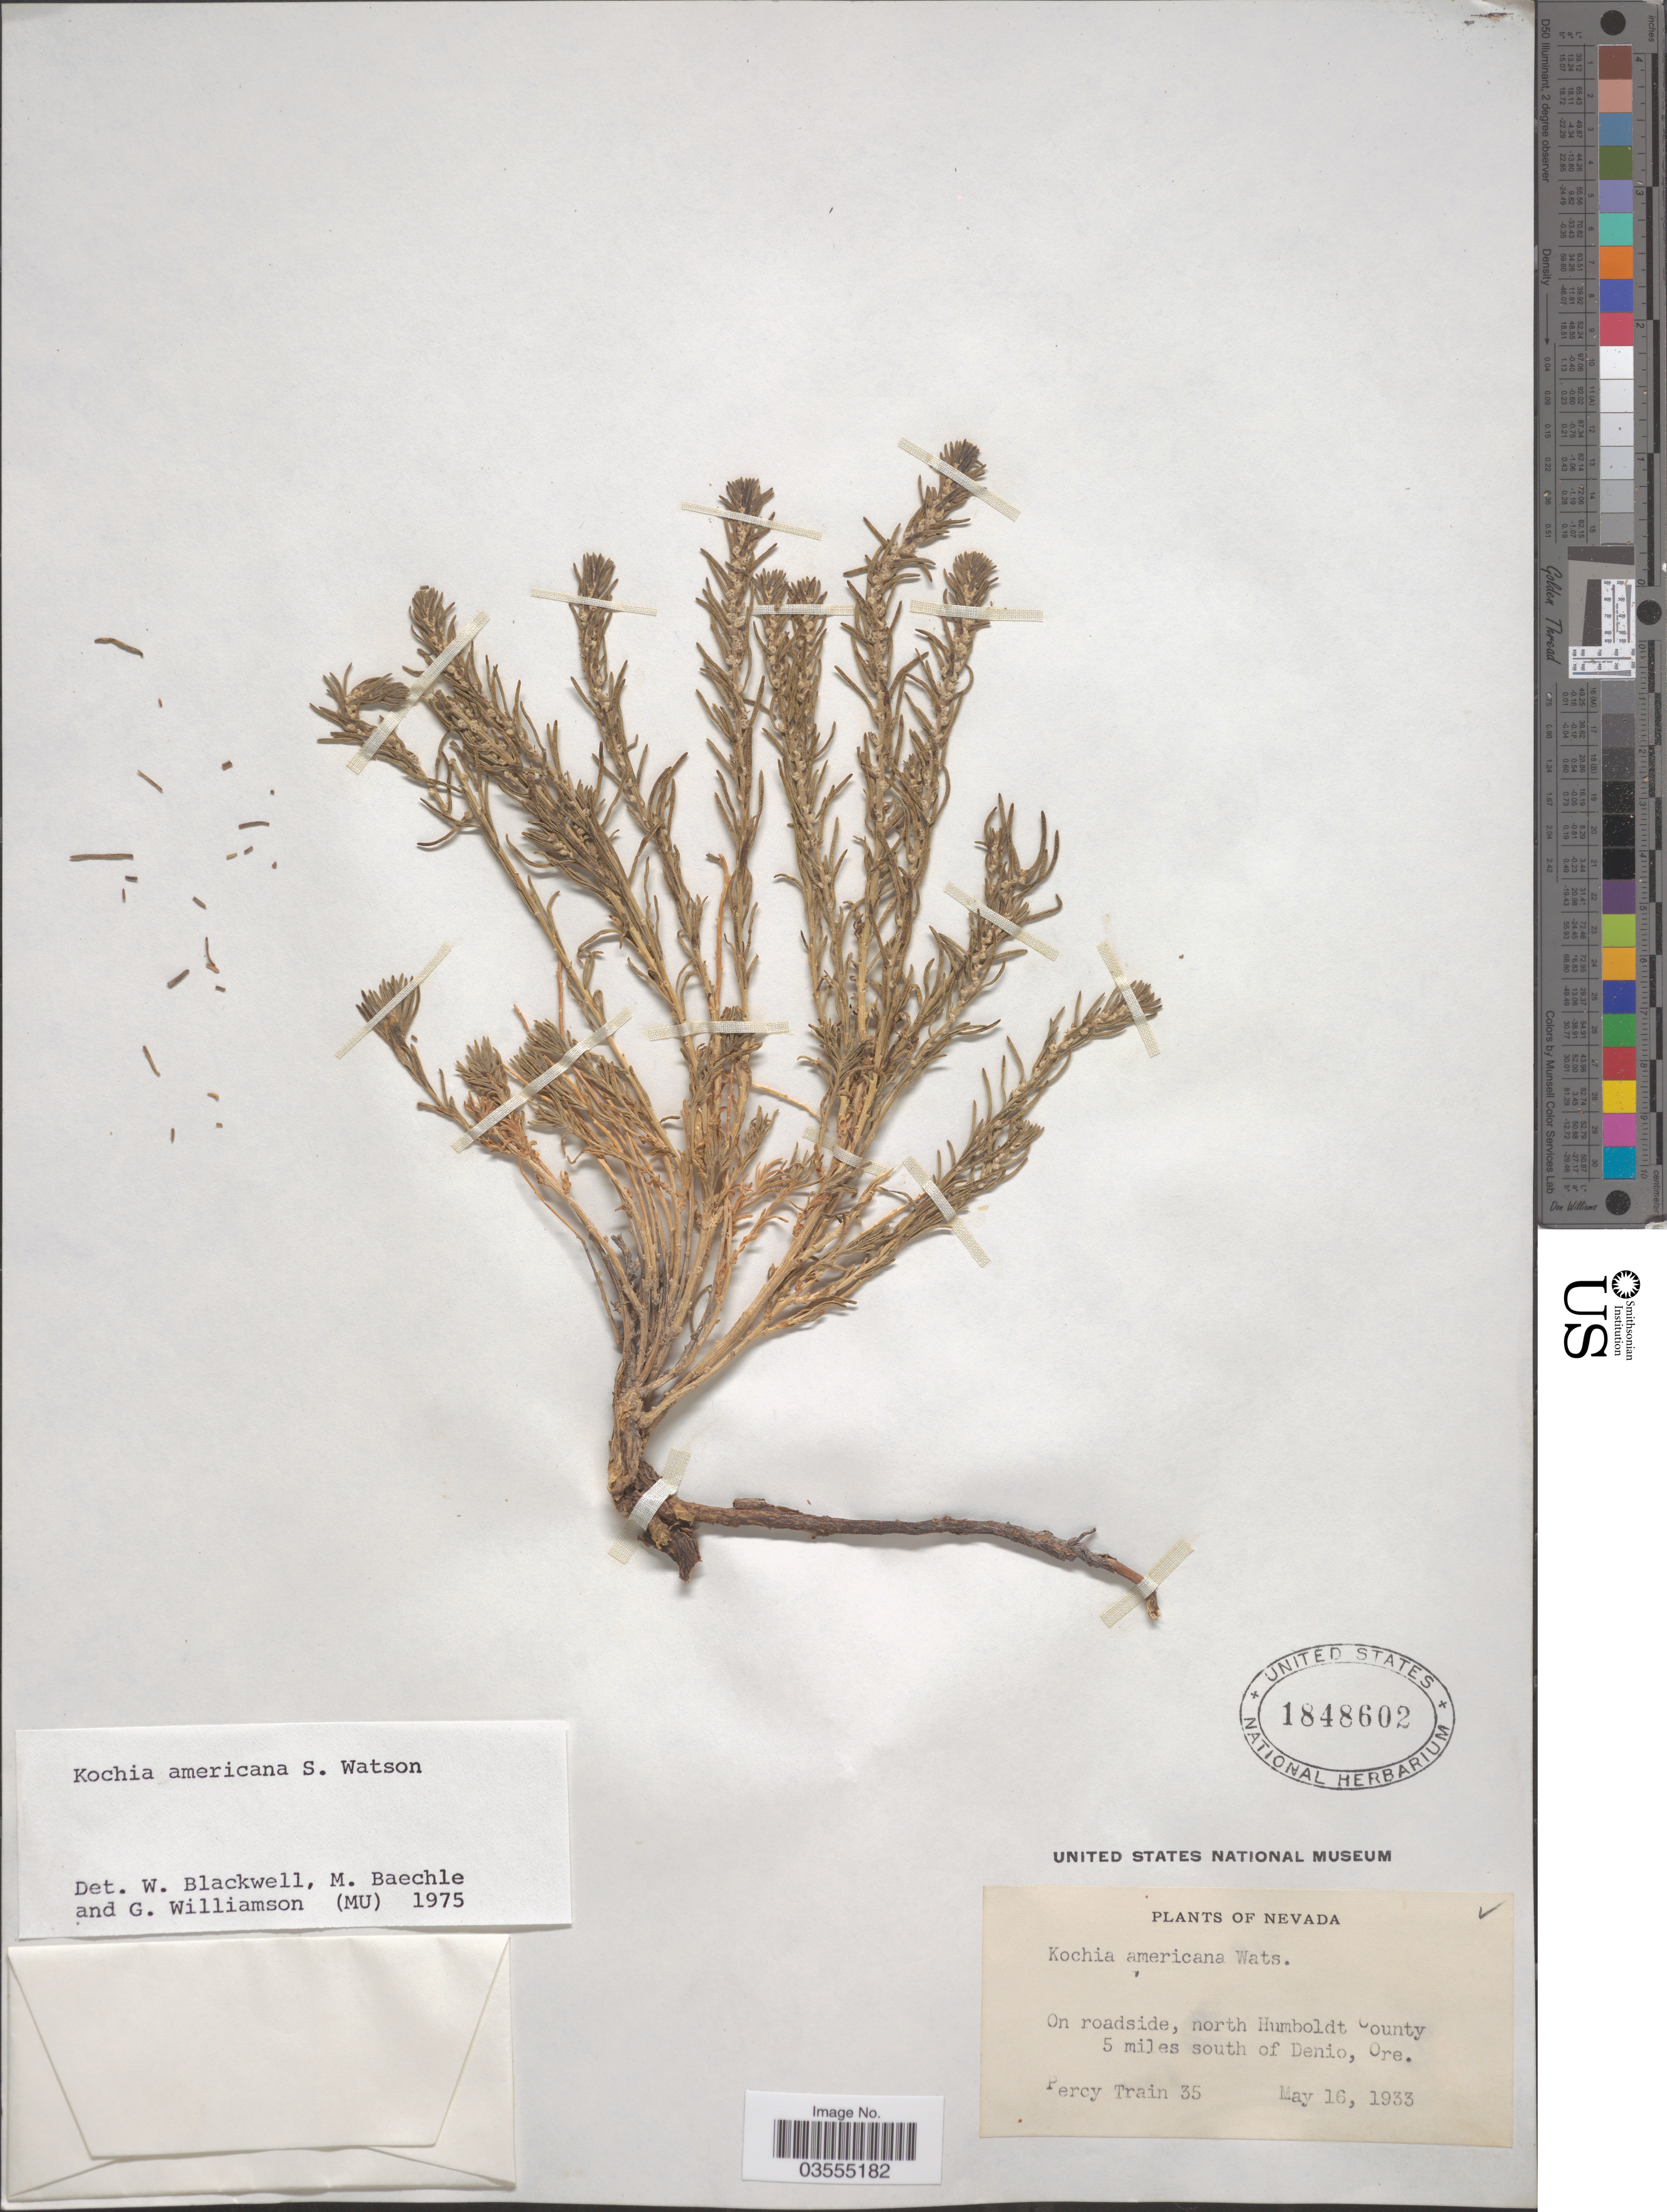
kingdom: Plantae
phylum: Tracheophyta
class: Magnoliopsida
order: Caryophyllales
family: Amaranthaceae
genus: Neokochia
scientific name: Neokochia americana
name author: (S. Watson) G.L. Chu & S.C. Sand.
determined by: U.S. National Herbarium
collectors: P. Train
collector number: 35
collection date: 1933-05-16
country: United States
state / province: Nevada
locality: On roadside, north Humboldt County 5 miles south of Denio, Ore.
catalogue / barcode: US 1848602